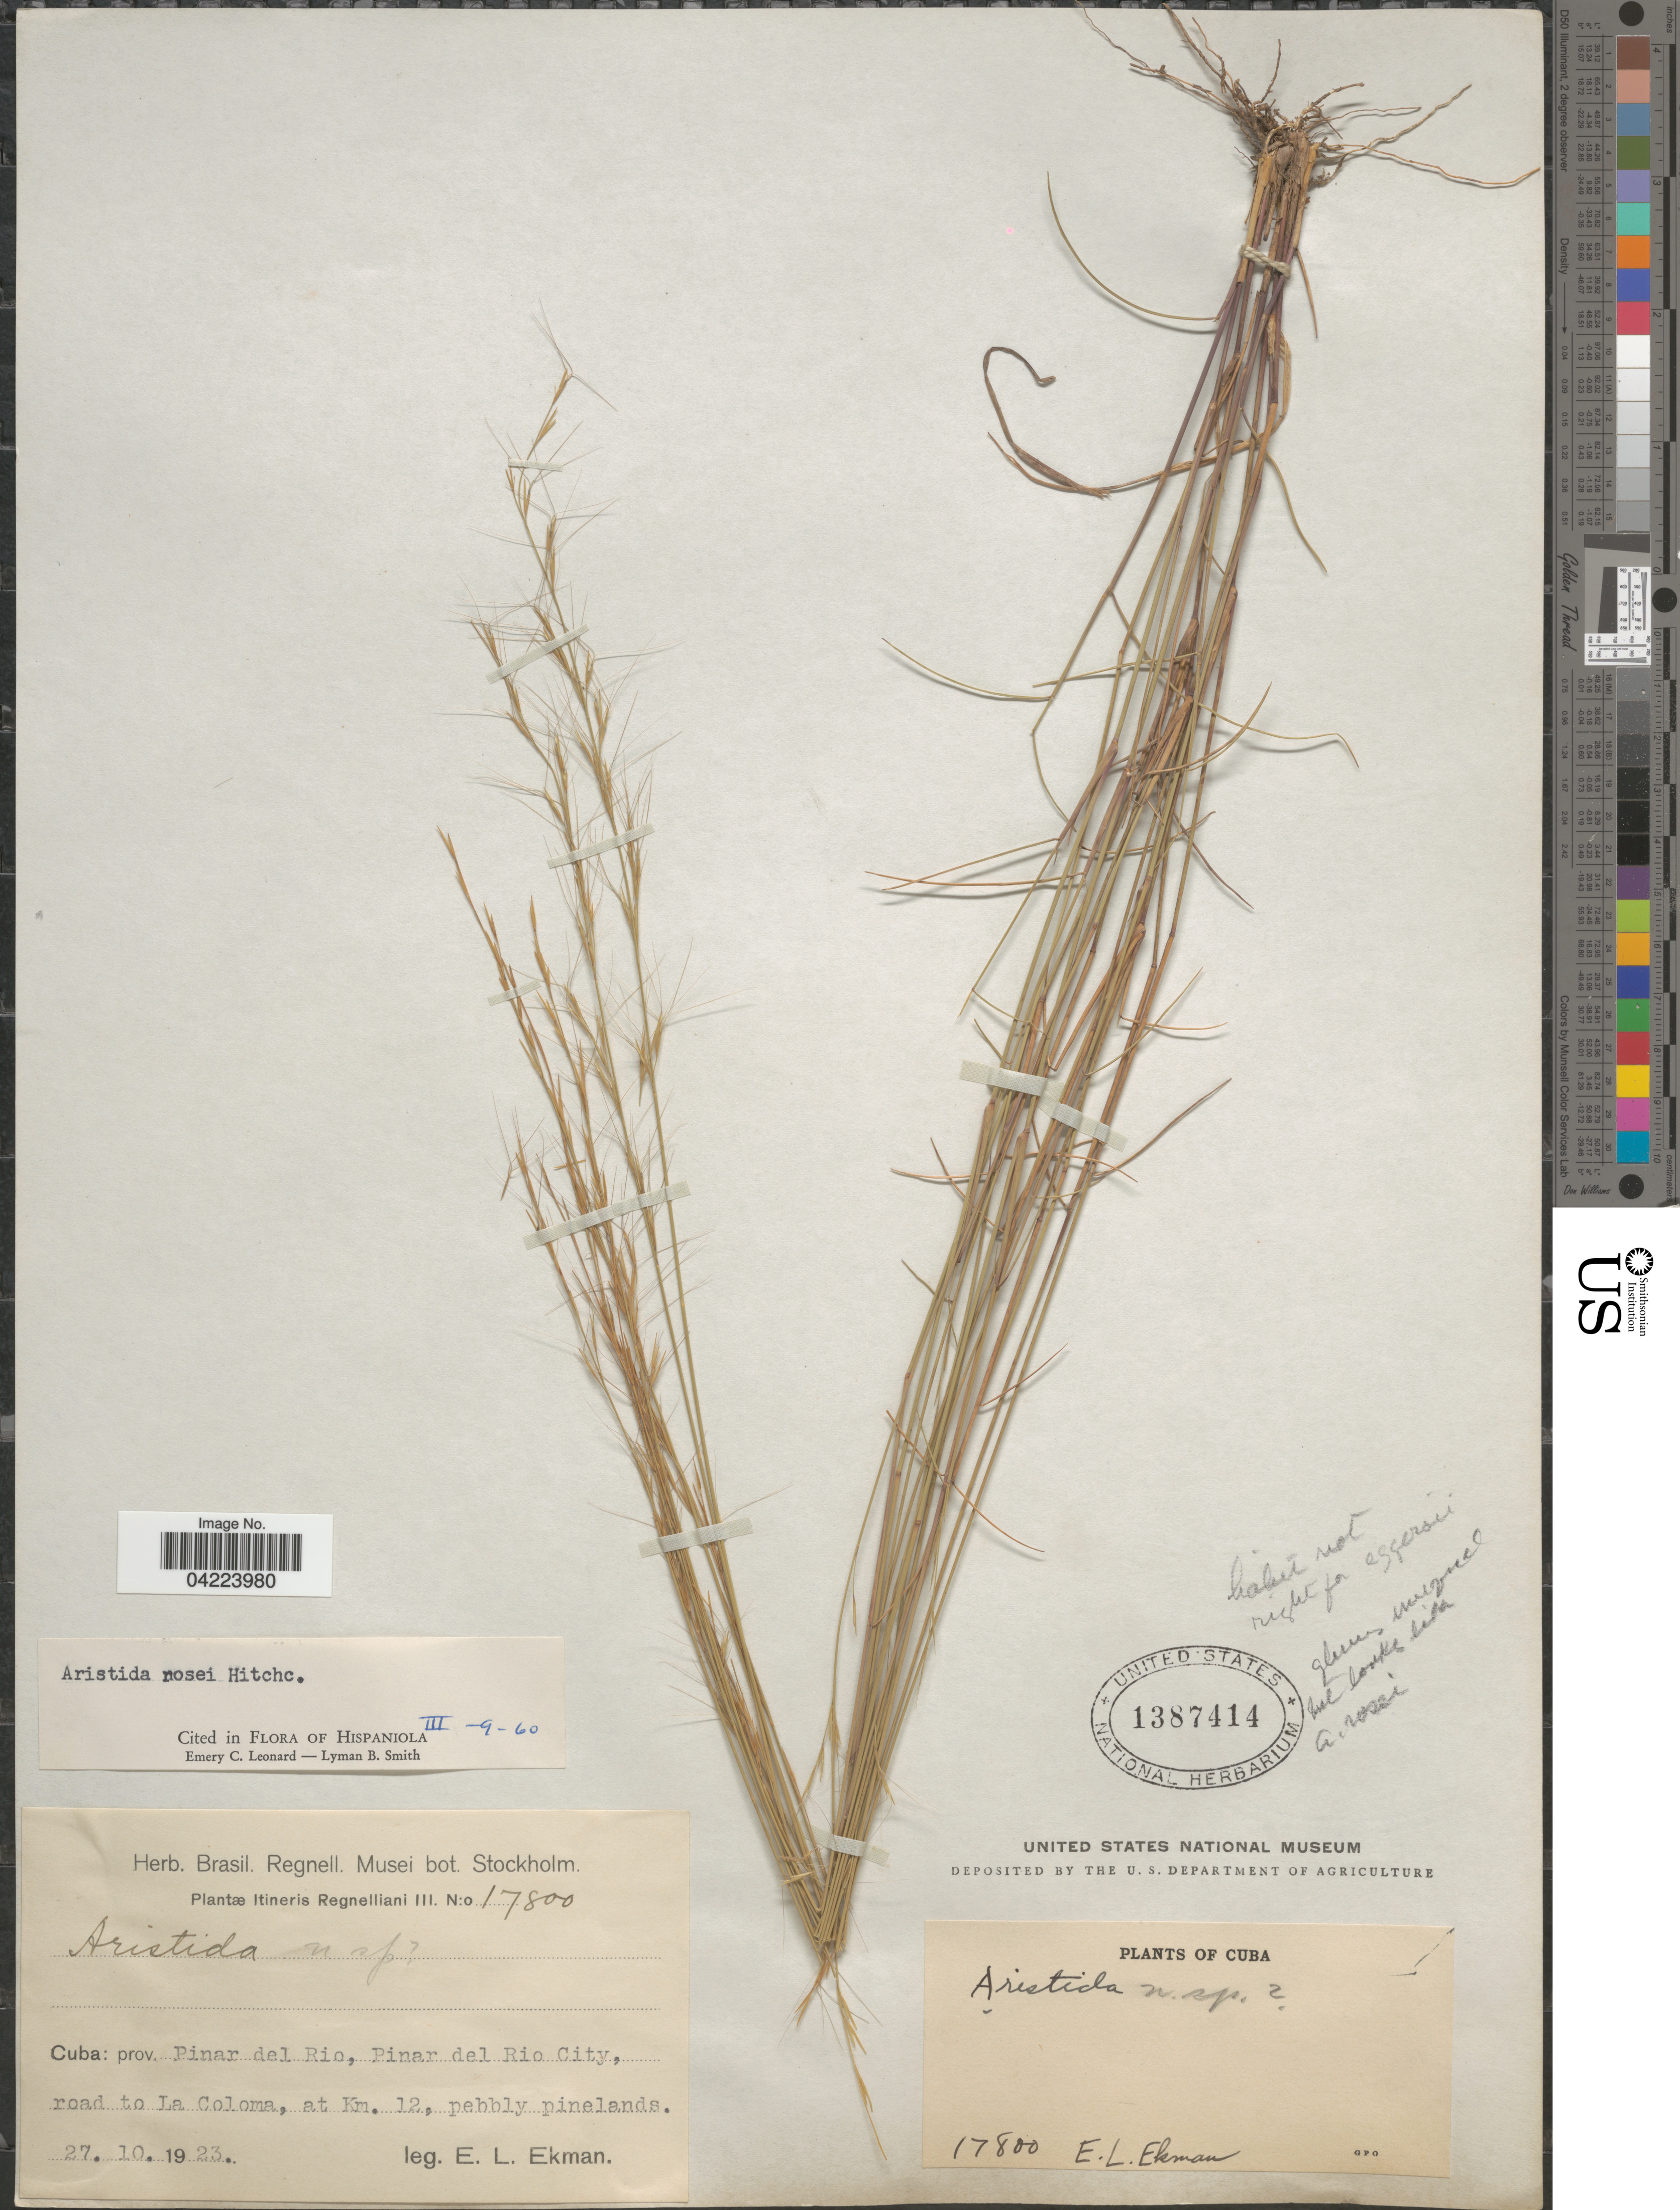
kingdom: Plantae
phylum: Tracheophyta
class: Liliopsida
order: Poales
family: Poaceae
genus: Aristida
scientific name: Aristida rosei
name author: Hitchc.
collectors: E. L. Ekman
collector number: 17800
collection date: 1923-10-27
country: Cuba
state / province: Pinar del Río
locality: Itineris Regnelliani III. Pinar del Rio City, road to La Coloma, at Km. 12, pebbly pinelands.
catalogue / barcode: US 1387414